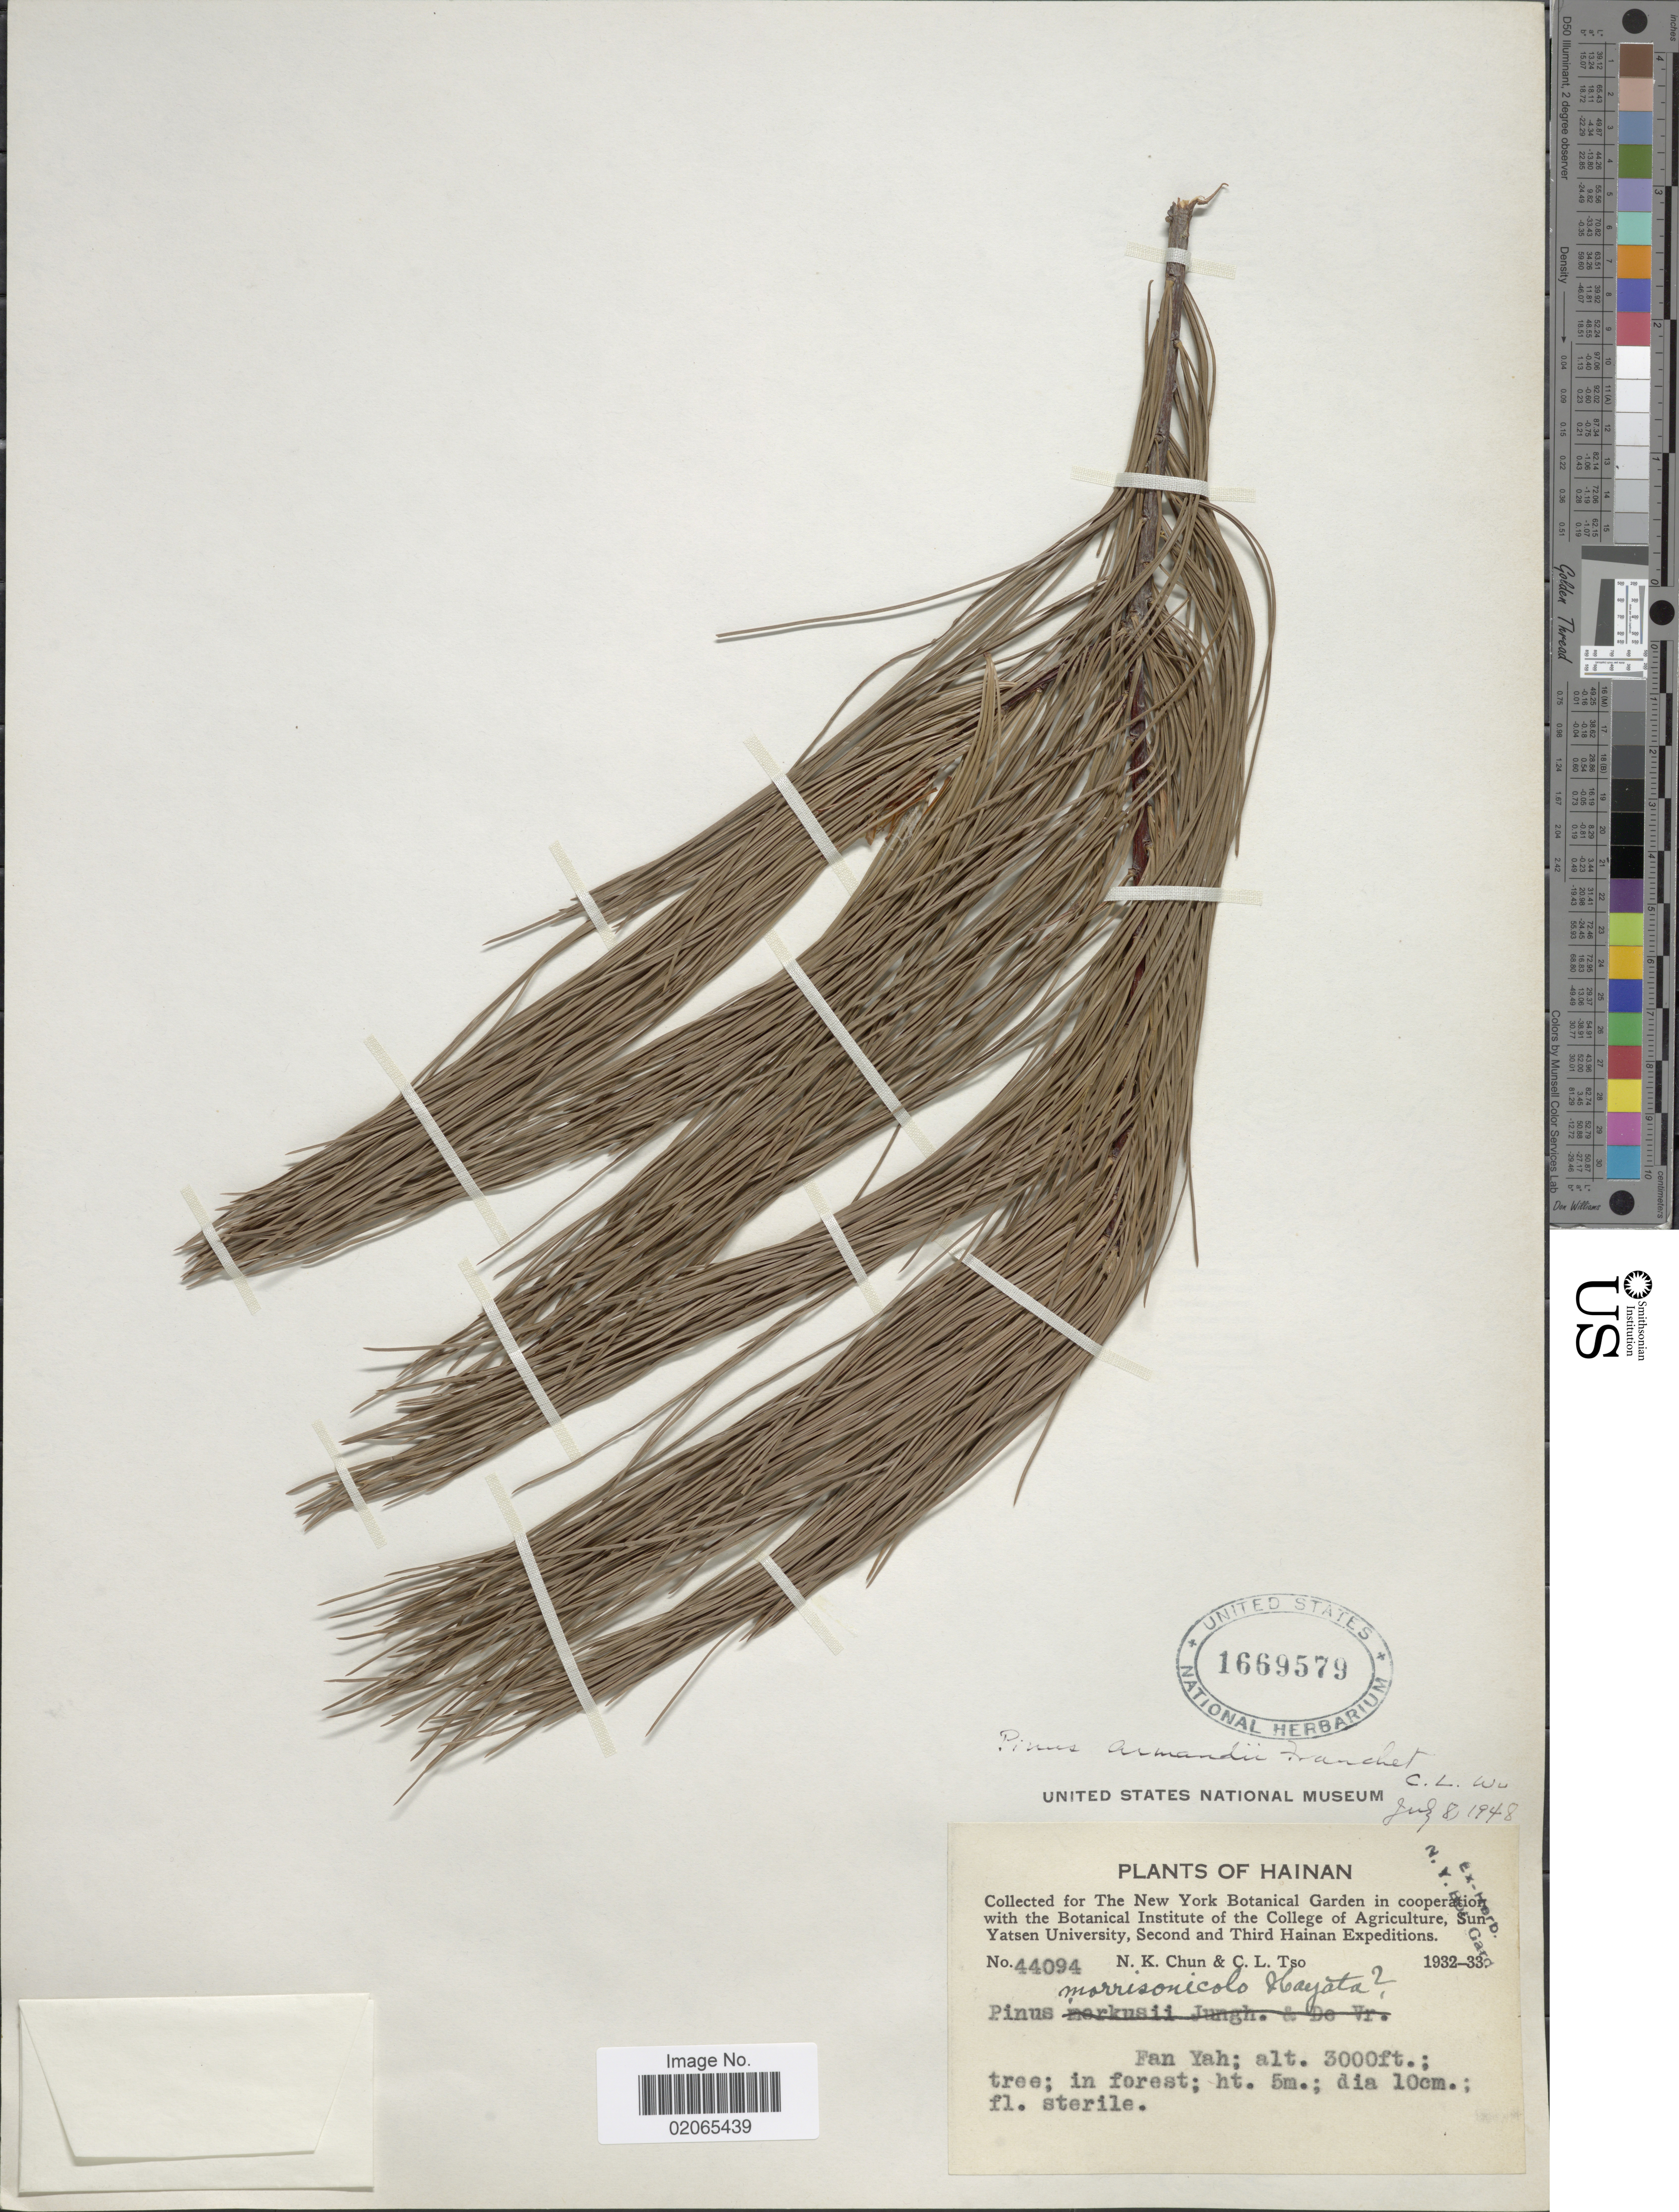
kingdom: Plantae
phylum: Tracheophyta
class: Pinopsida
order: Pinales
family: Pinaceae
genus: Pinus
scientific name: Pinus armandii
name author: Franch.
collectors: N. K. Chun & C. Tso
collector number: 44094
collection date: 1932/1933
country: China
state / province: Hainan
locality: Fan Ya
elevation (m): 914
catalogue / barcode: US 1669579